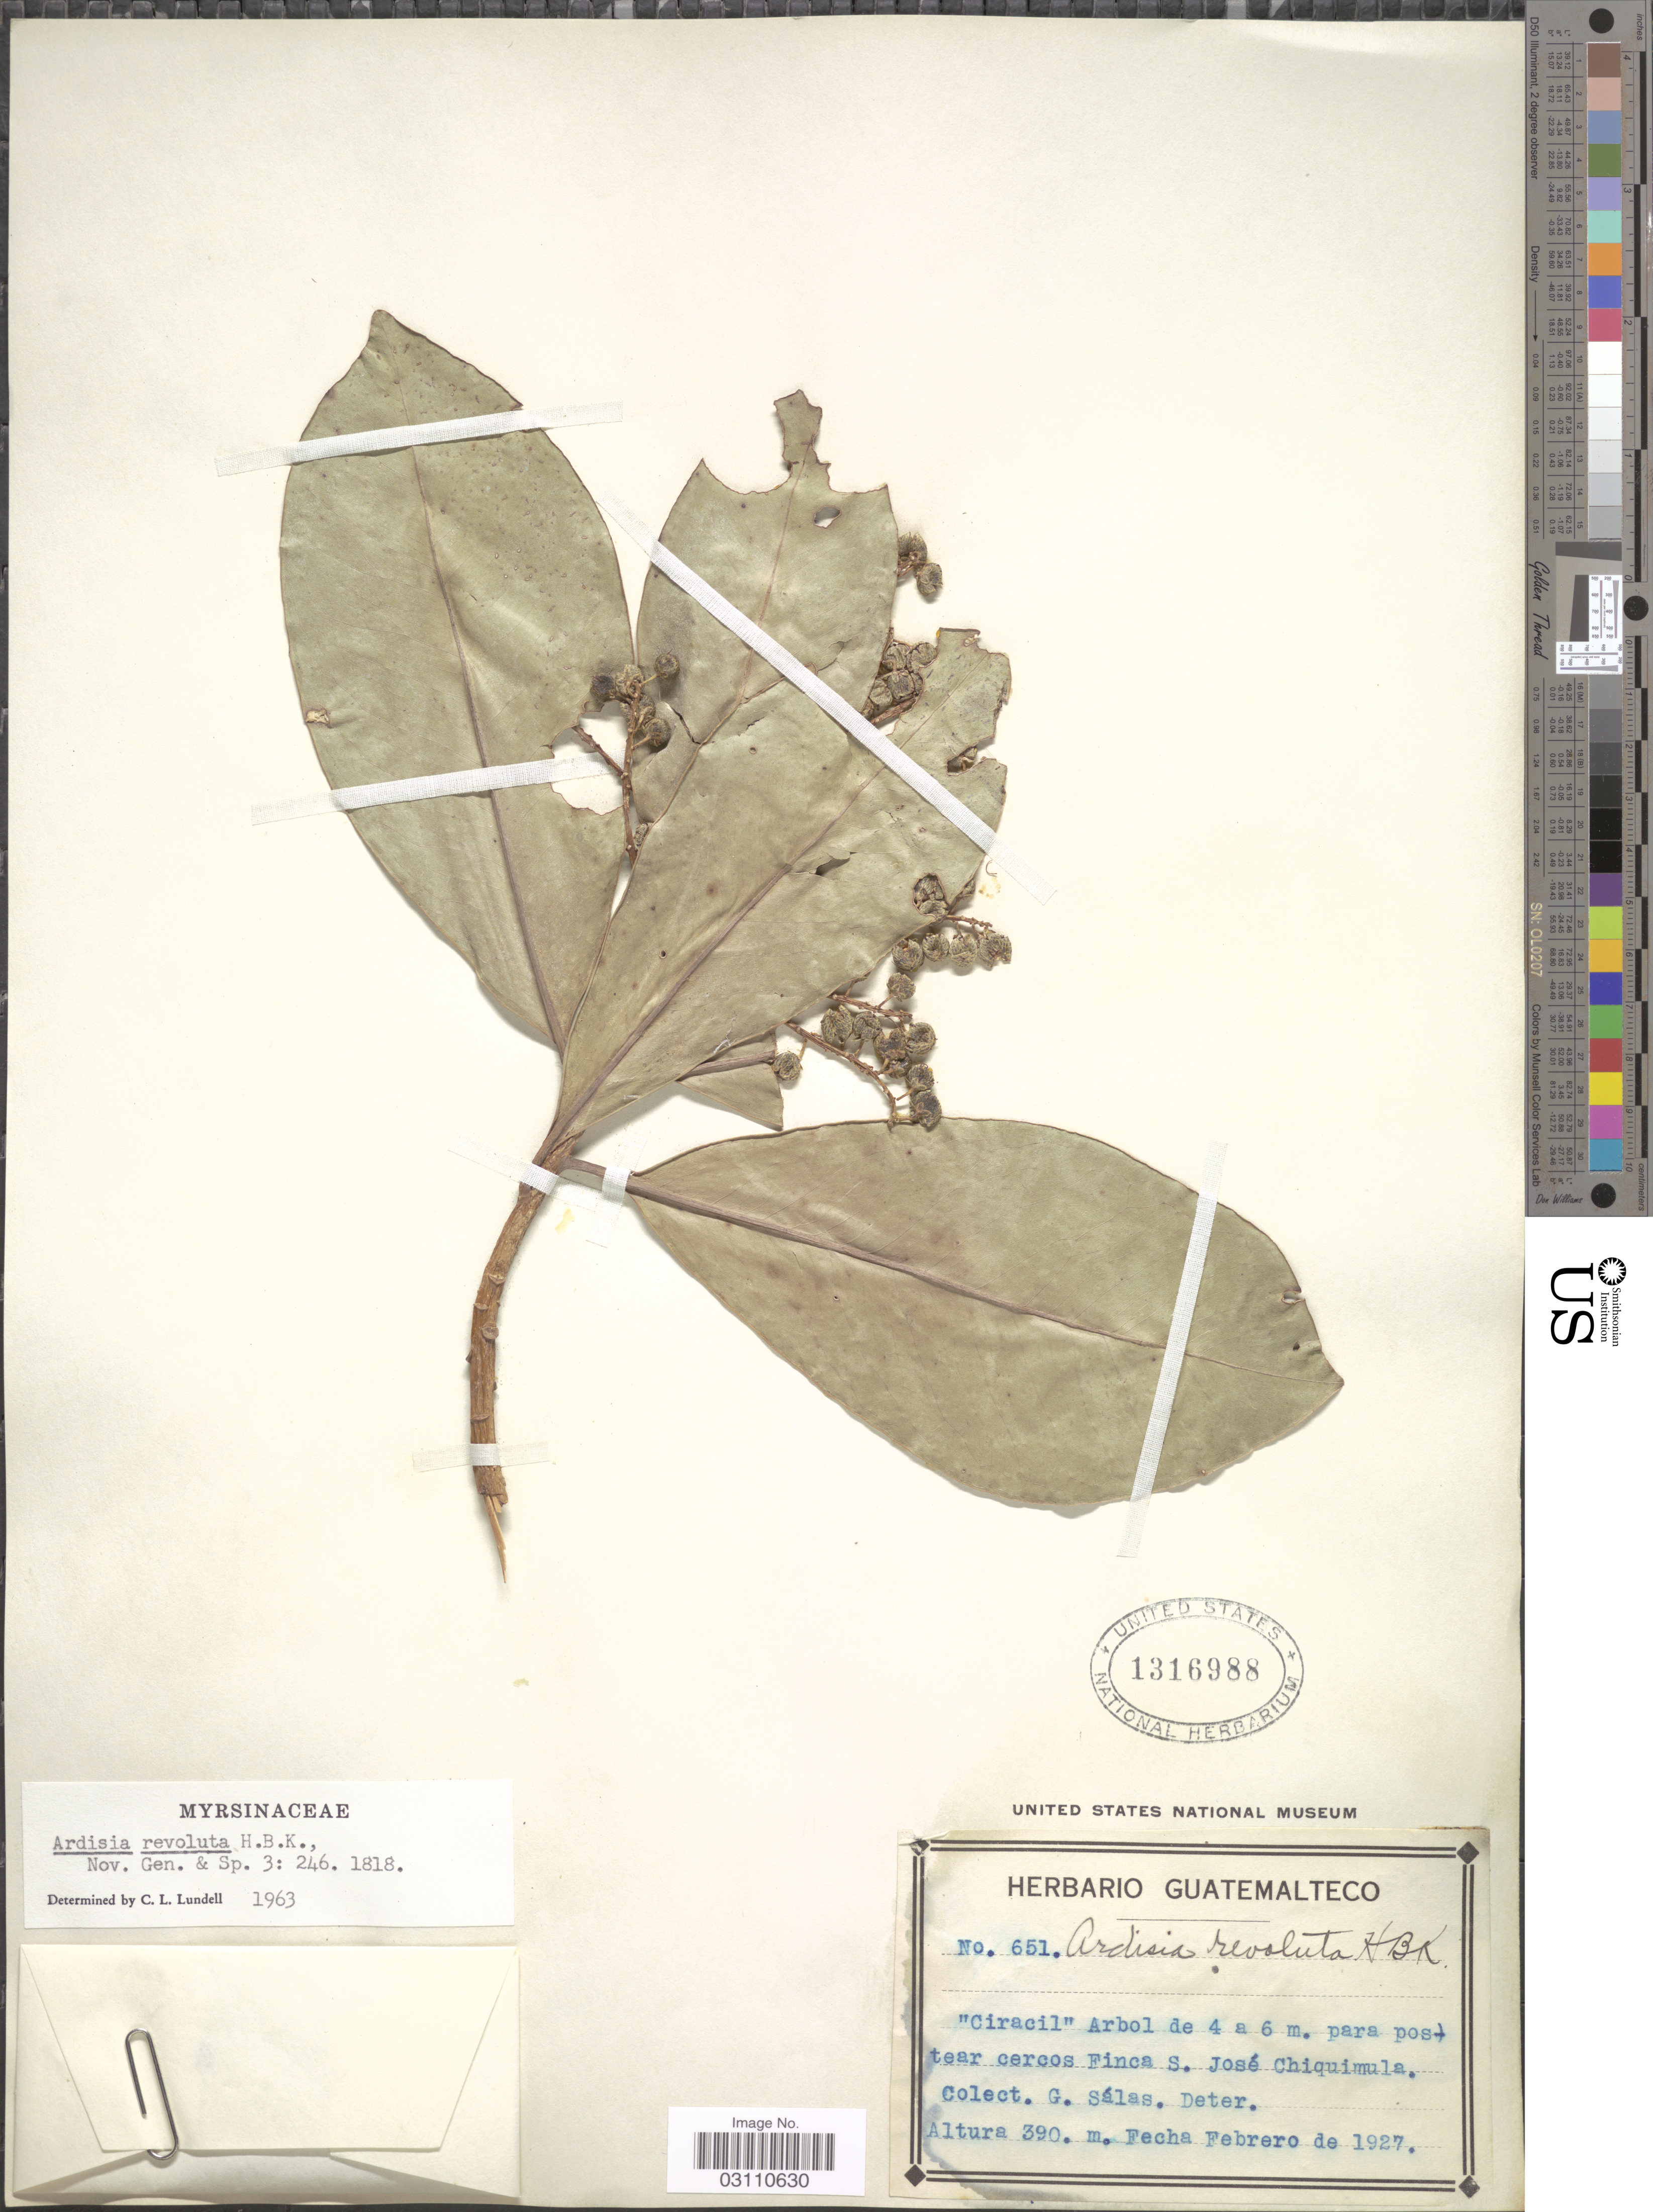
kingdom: Plantae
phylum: Tracheophyta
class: Magnoliopsida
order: Ericales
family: Primulaceae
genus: Ardisia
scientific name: Ardisia revoluta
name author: Kunth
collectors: G. Salas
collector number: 651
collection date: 1927-02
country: Guatemala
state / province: Chiquimula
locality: Finca S. José Chiquimula.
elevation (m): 390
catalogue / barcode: US 1316988